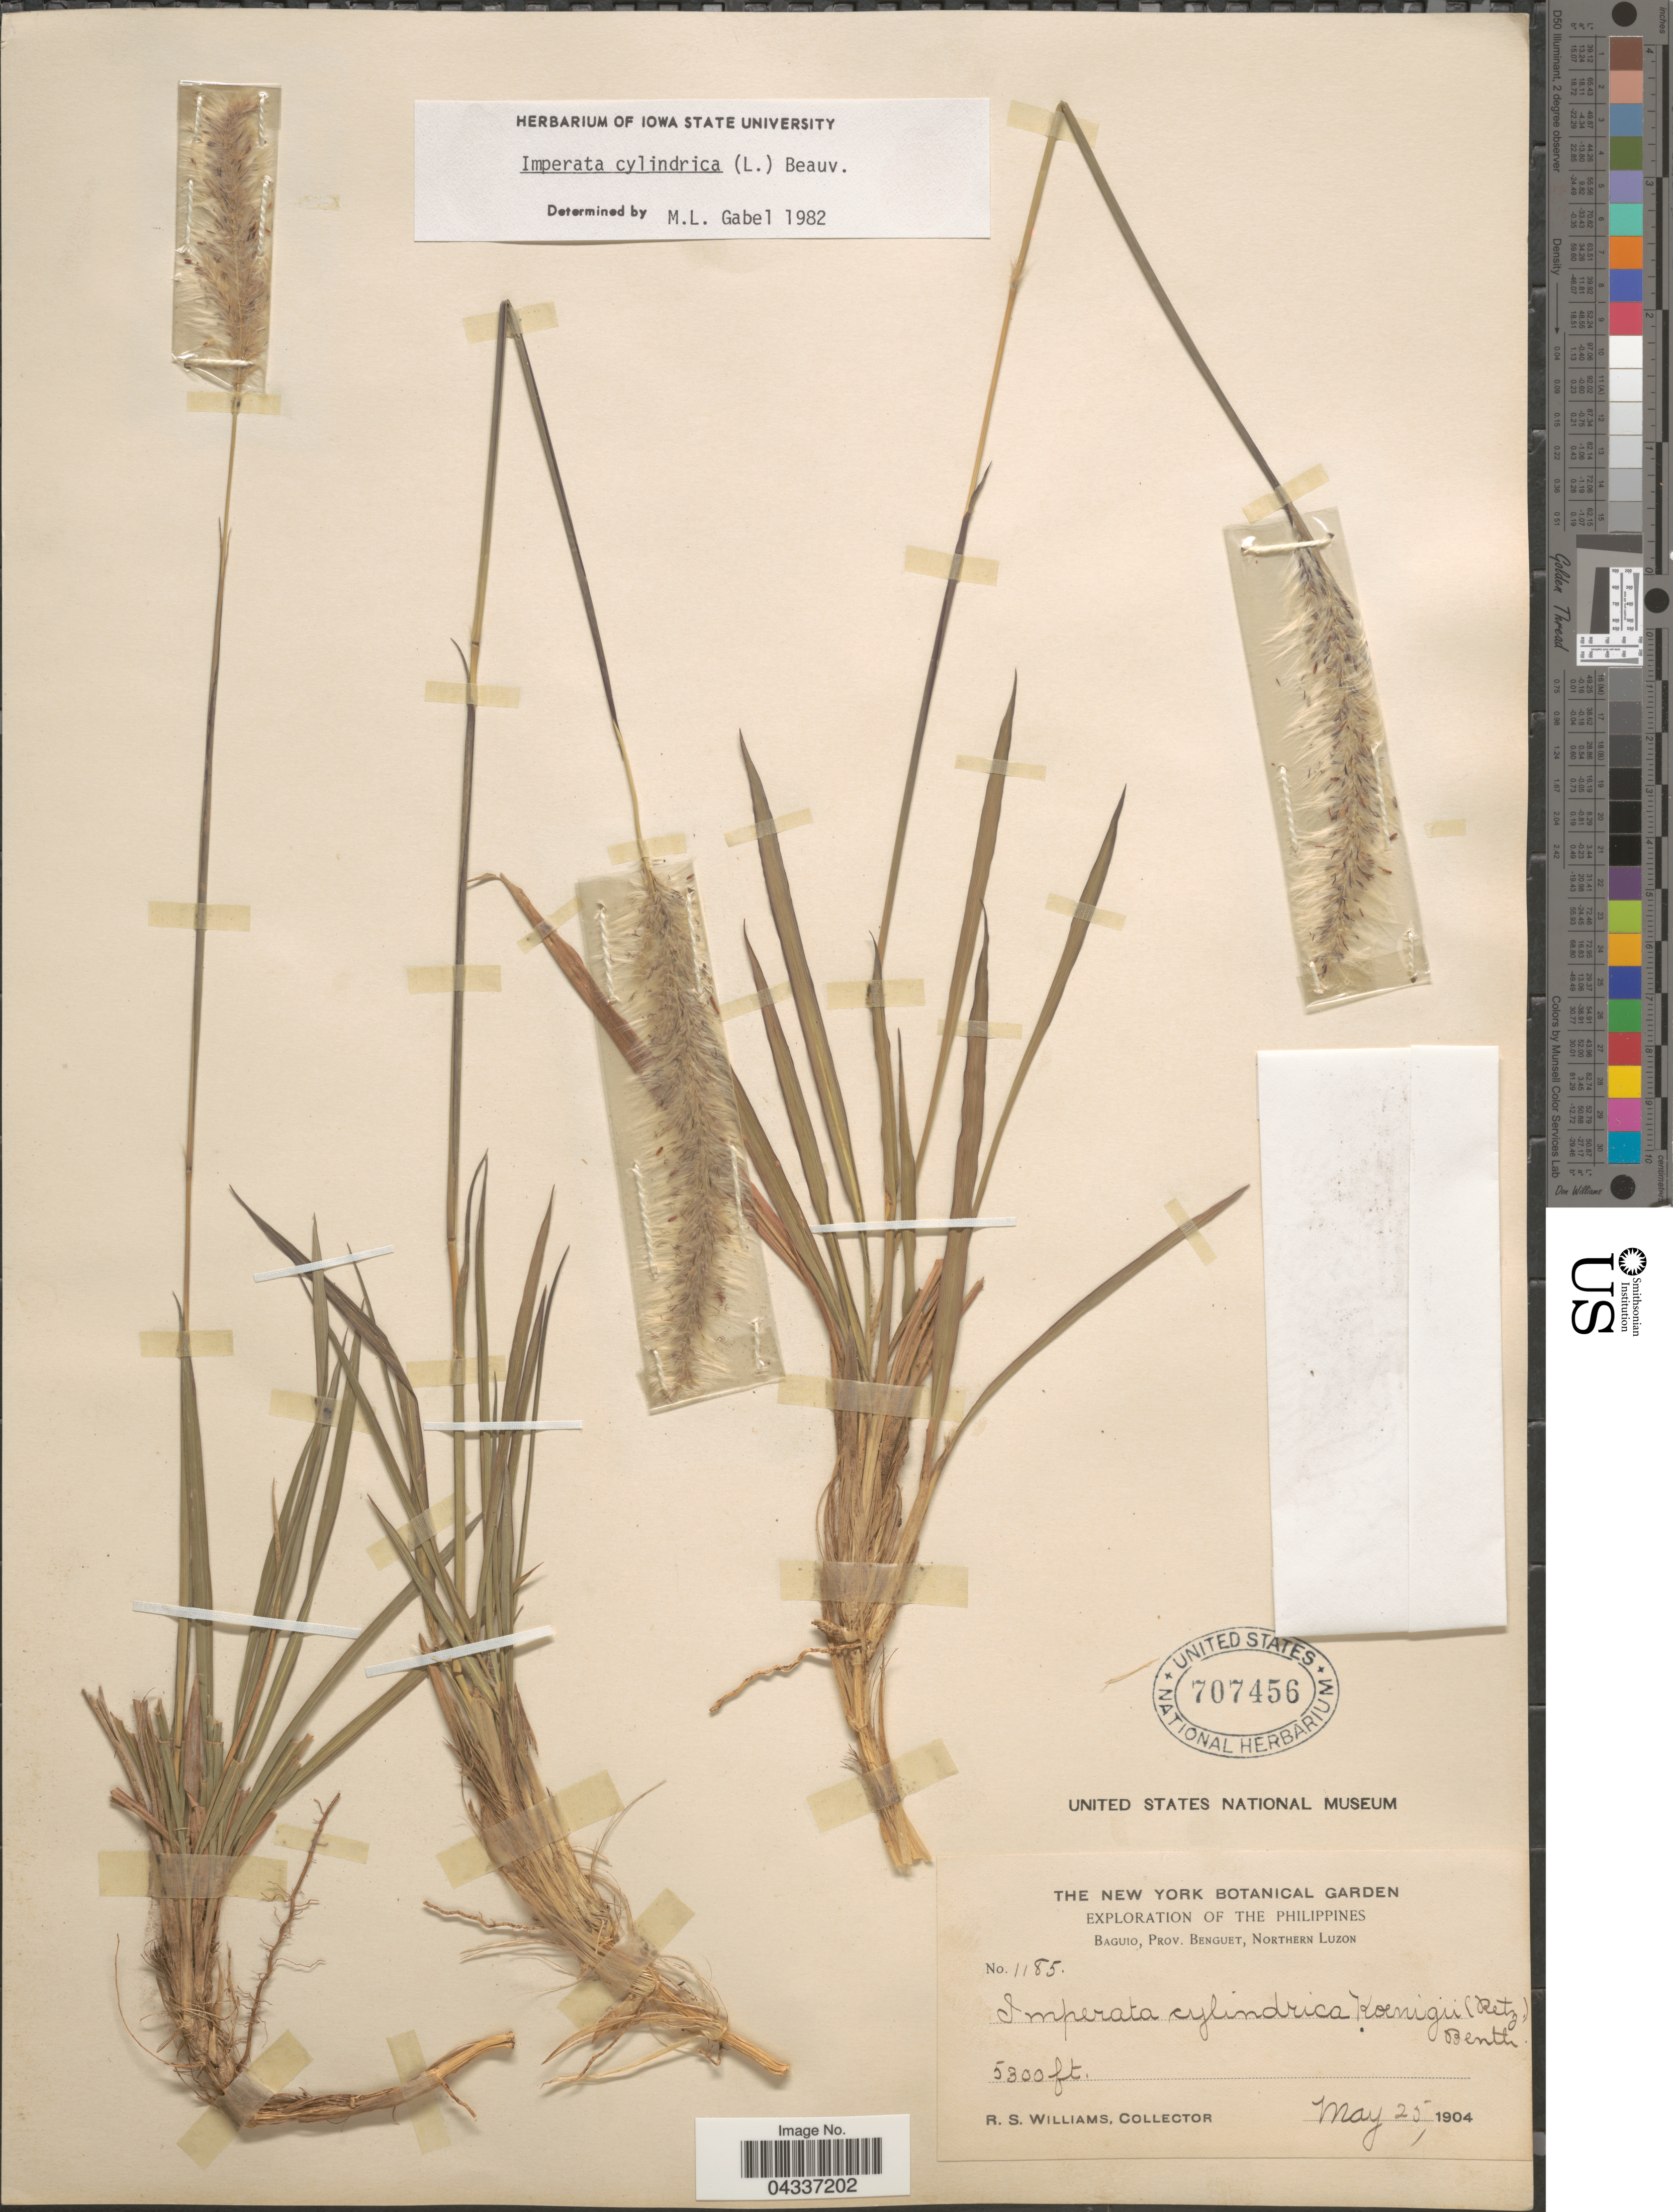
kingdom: Plantae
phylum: Tracheophyta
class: Liliopsida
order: Poales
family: Poaceae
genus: Imperata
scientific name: Imperata cylindrica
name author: (L.) P. Beauv.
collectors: R. S. Williams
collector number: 1185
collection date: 1904-05-25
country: Philippines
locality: Exploration of The Philippines. Baguio, Prov. Benguet, Northern Luzon.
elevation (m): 1615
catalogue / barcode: US 707456